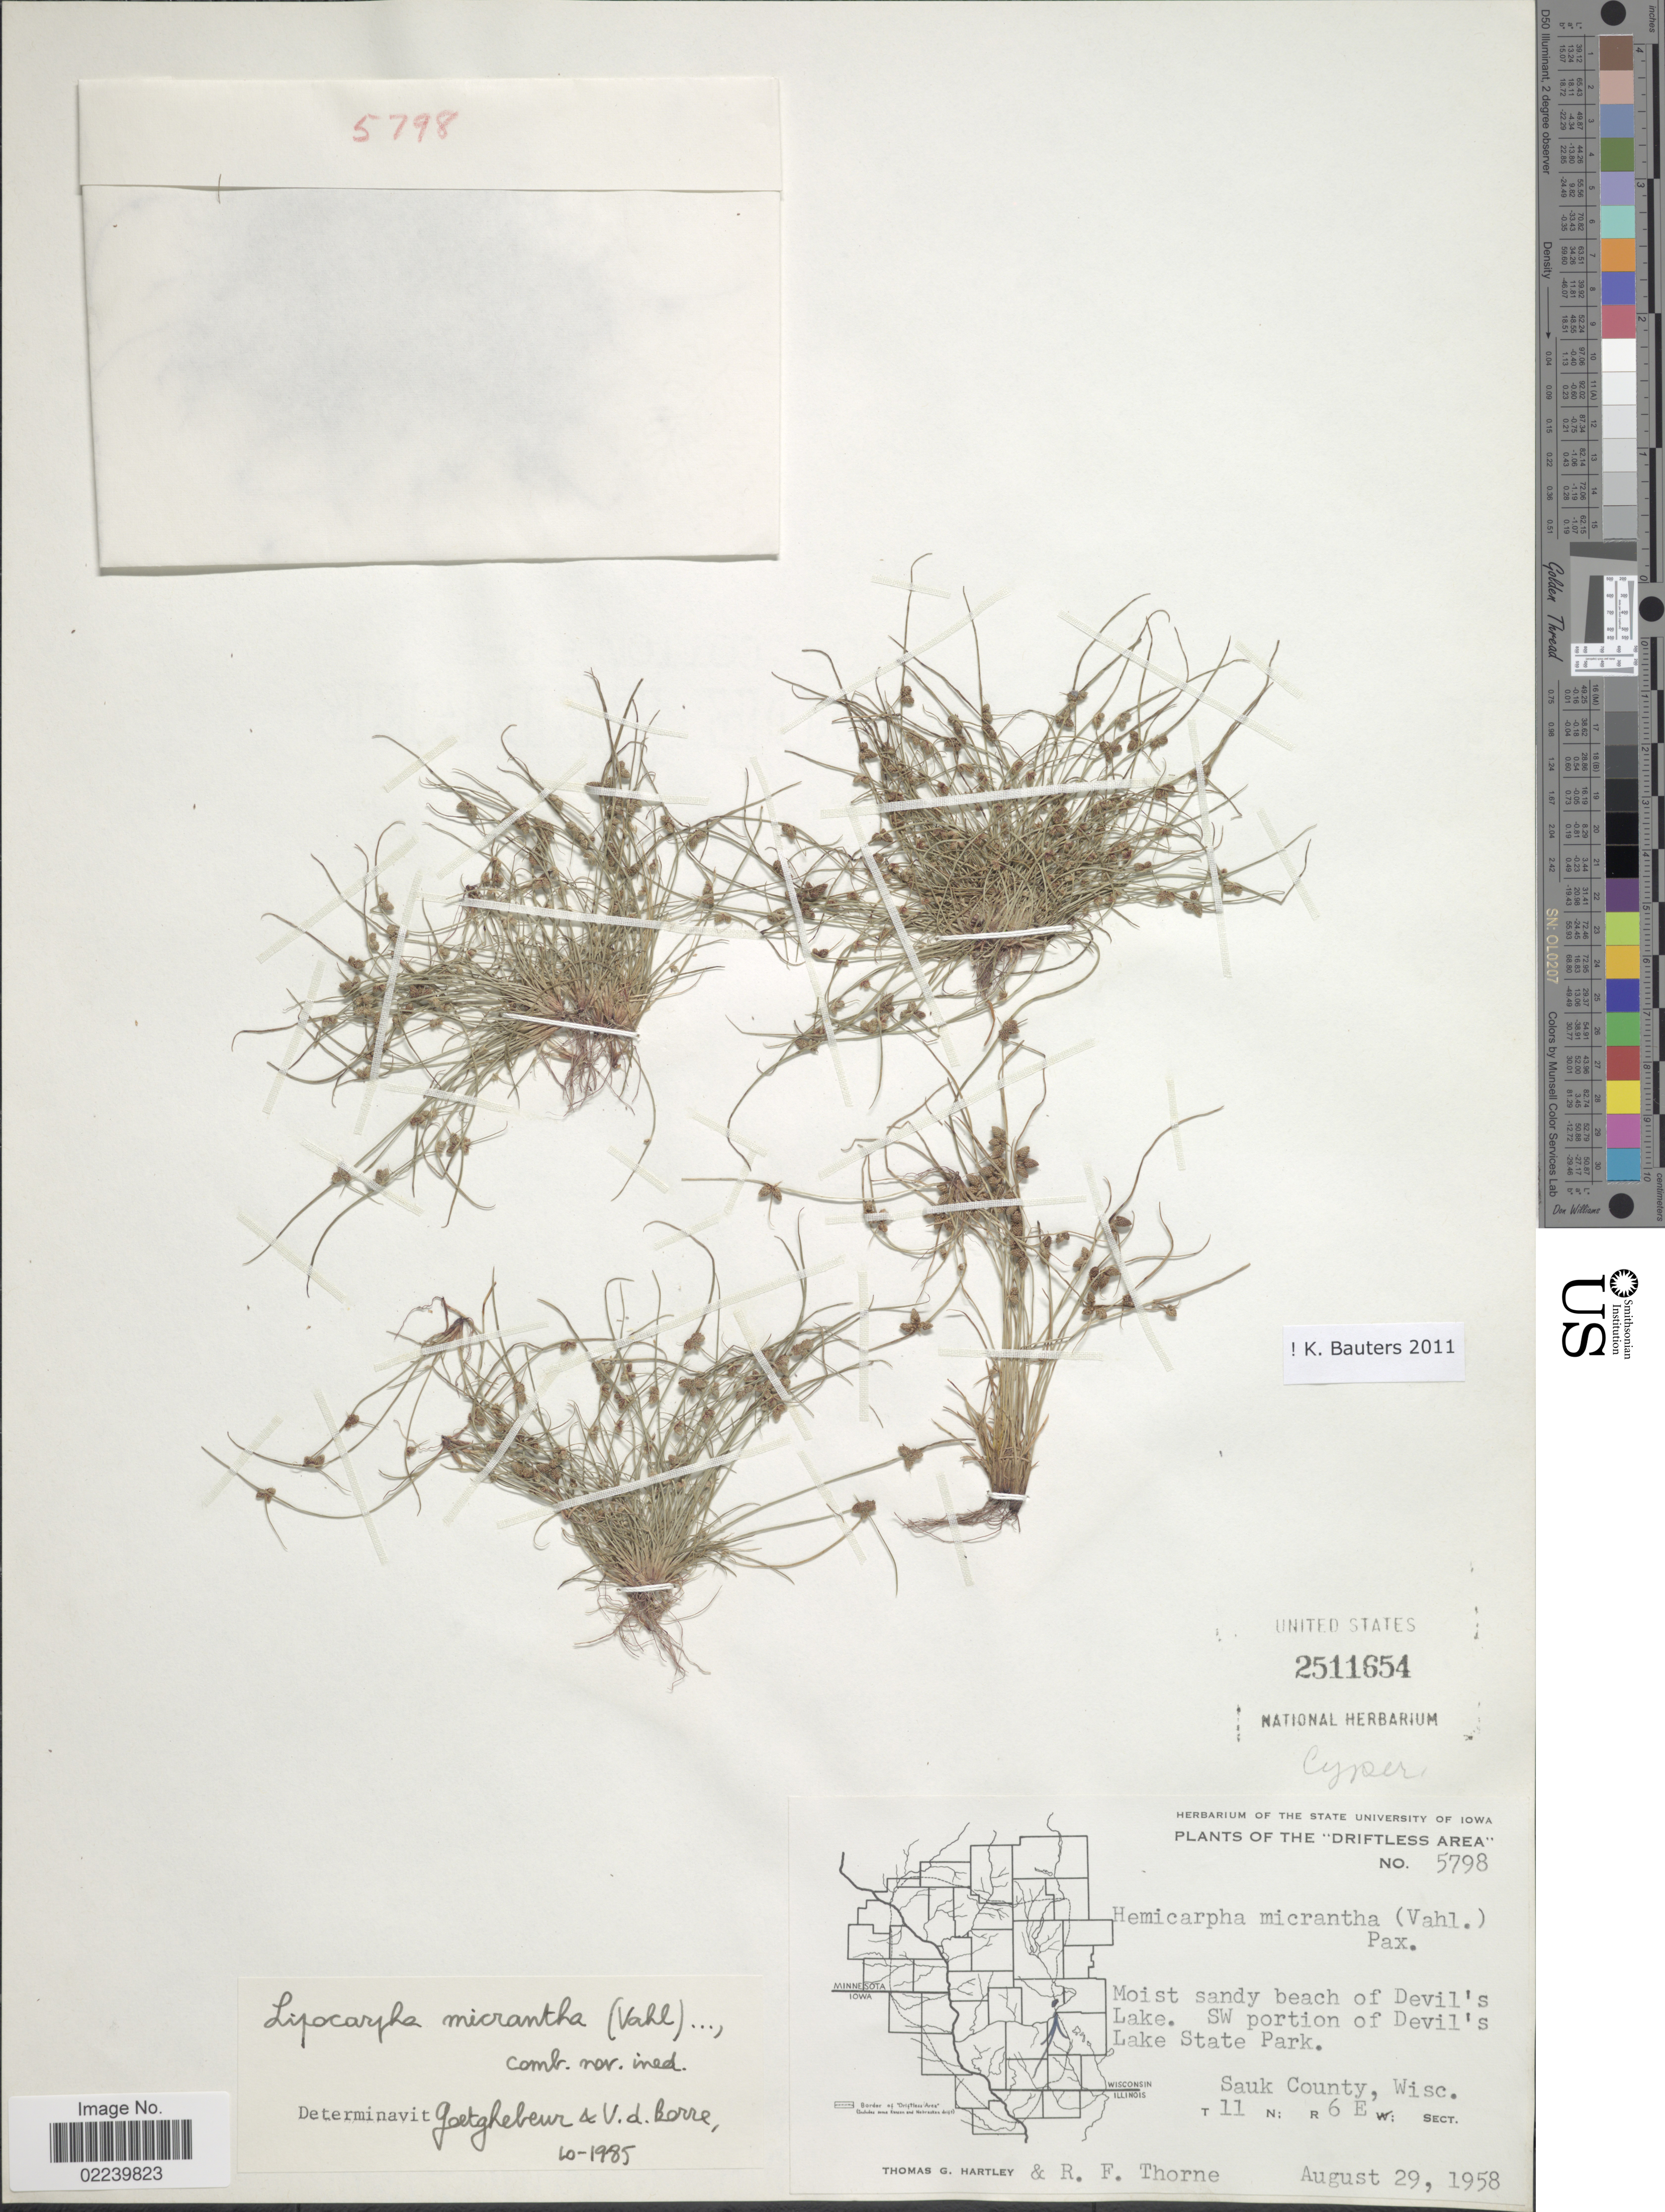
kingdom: Plantae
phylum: Tracheophyta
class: Liliopsida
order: Poales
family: Cyperaceae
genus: Cyperus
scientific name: Cyperus subsquarrosus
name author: (Muhl.) Bauters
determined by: Strong, M. T., (US), Smithsonian Institution - National Museum of Natural History (UNITED STATES)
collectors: T. G. Hartley & R. F. Thorne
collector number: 5798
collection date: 1958-08-29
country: United States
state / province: Wisconsin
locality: The Driftless Area, Moist sandy beach of Devil's Lake, Sw portion of Devil's Lake State Park, Sauk County, Wisc., T11N: R6E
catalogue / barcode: US 2511654